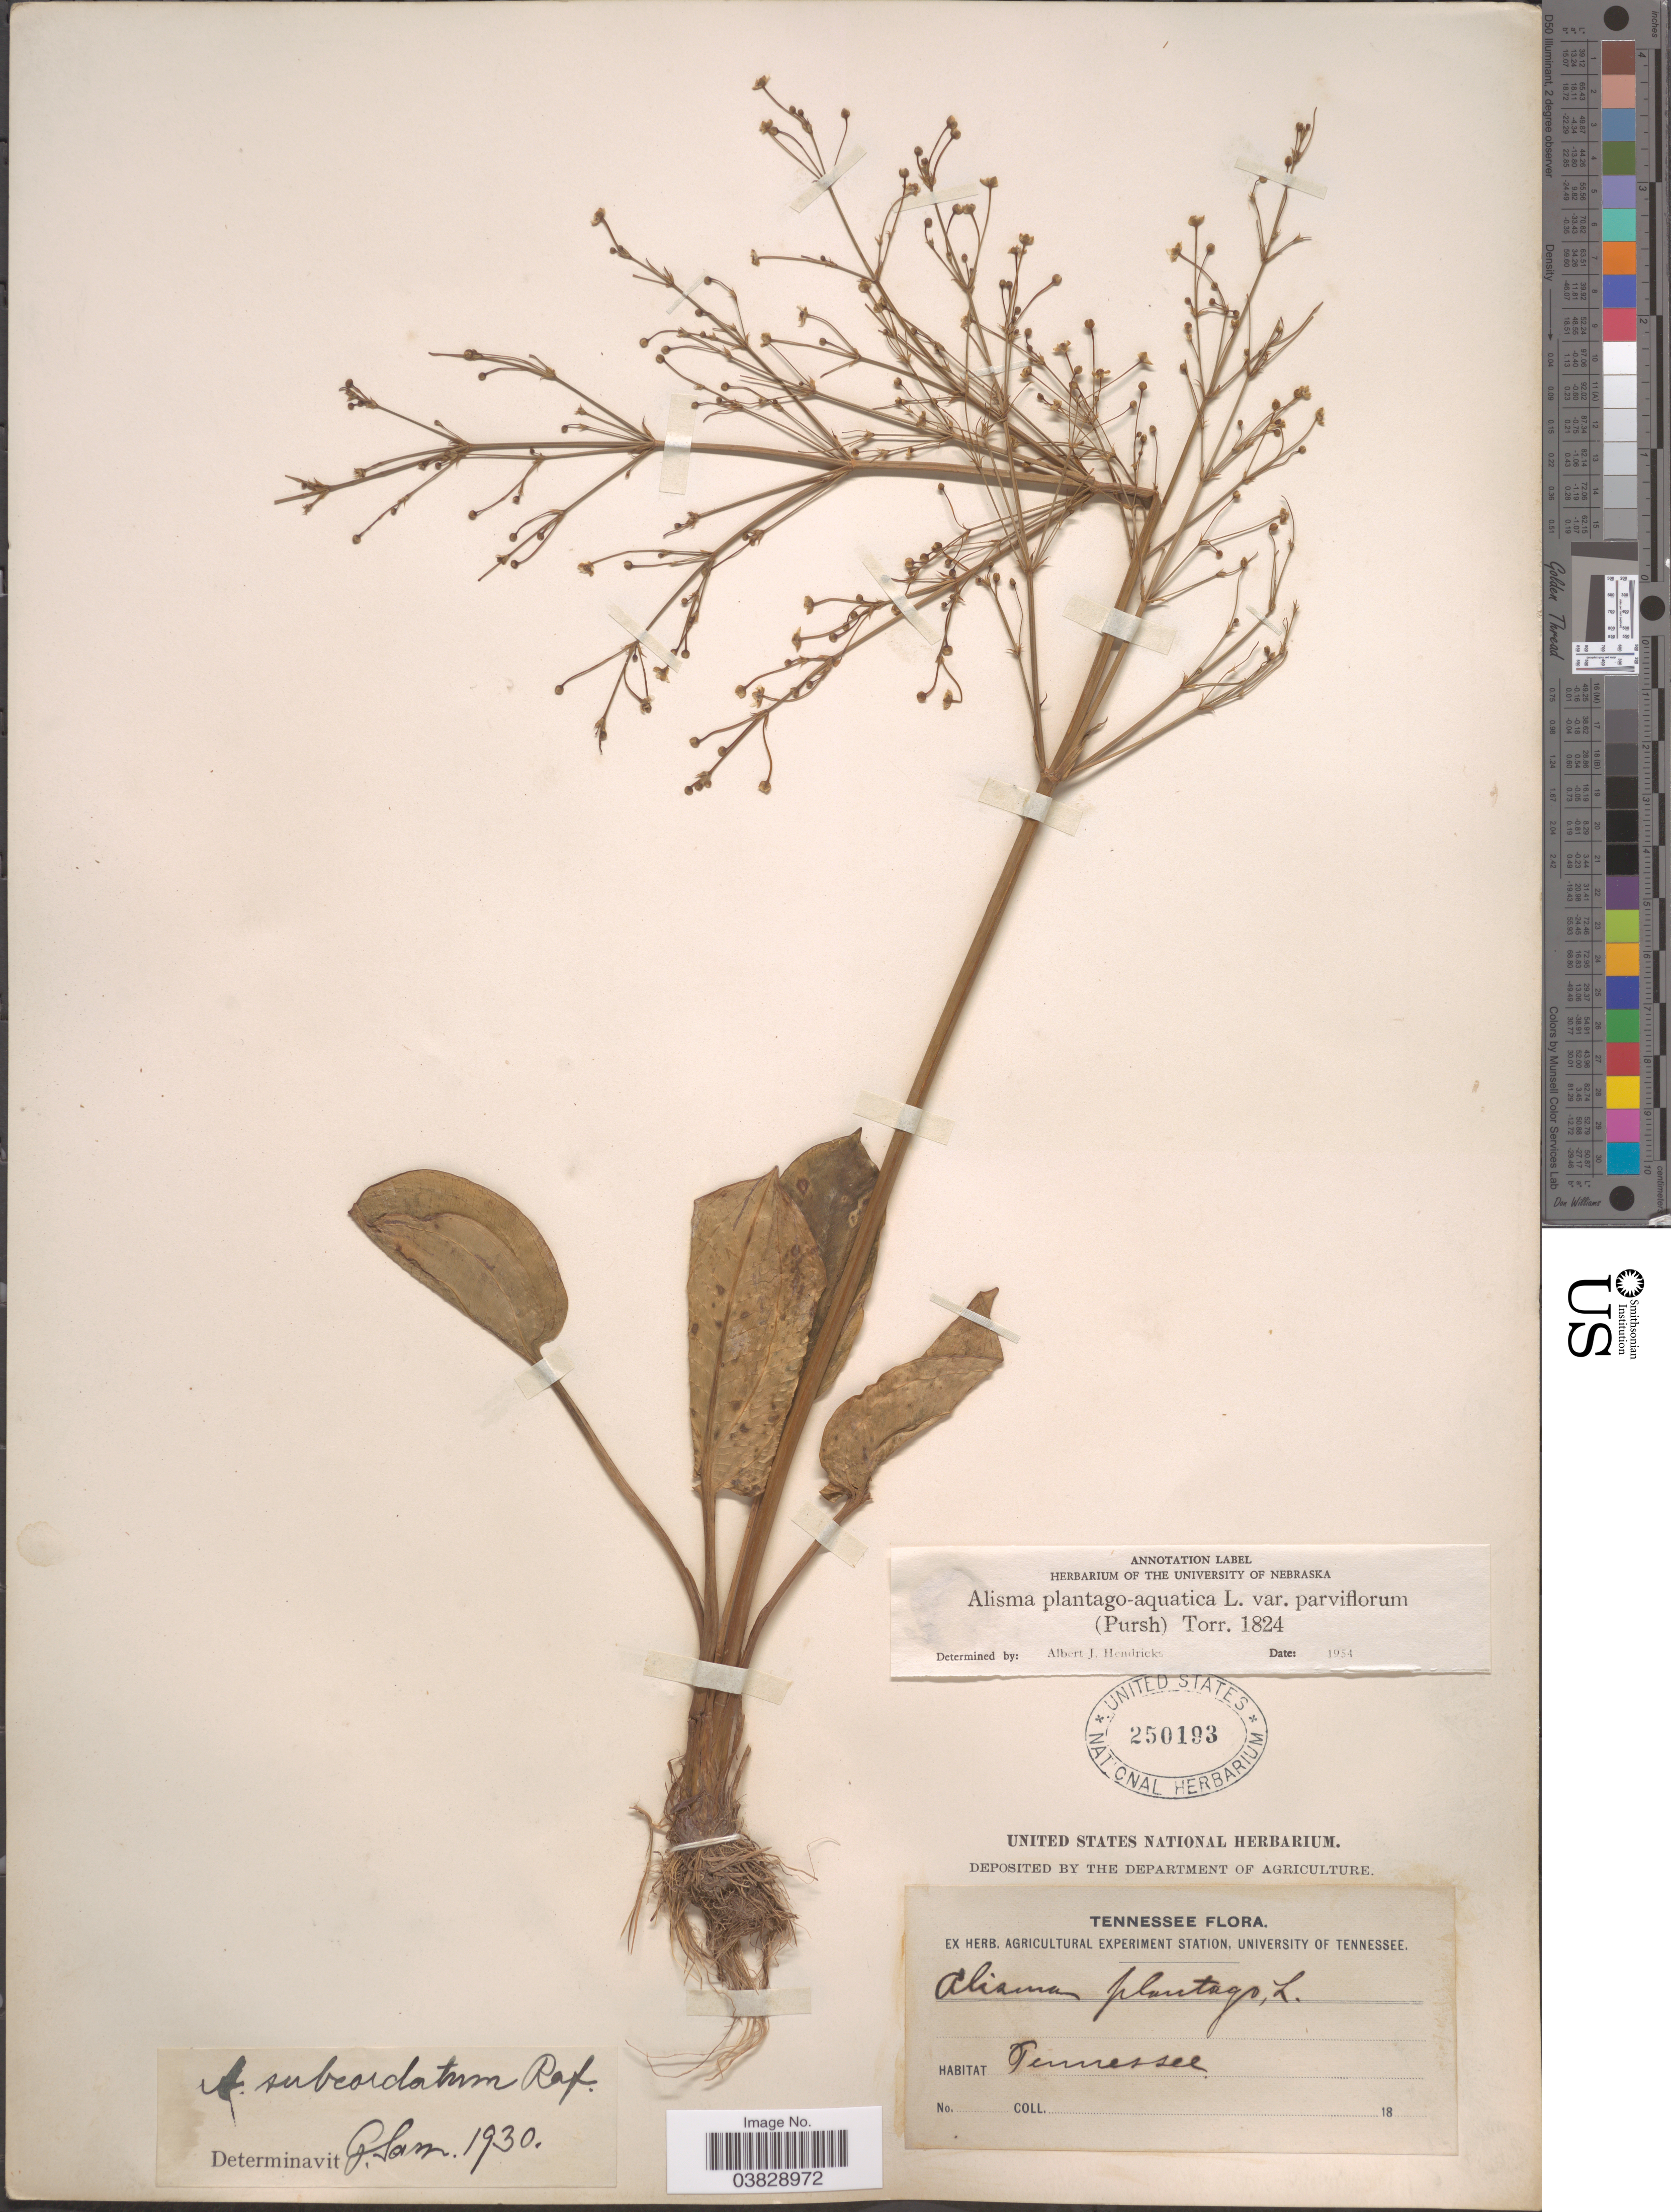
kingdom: Plantae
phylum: Tracheophyta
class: Liliopsida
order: Alismatales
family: Alismataceae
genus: Alisma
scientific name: Alisma plantago-aquatica var. parviflorum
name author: (Pursh) Torr.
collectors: ex herb. Agricultural Experiment Station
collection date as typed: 18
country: United States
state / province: Tennessee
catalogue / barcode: US 250193